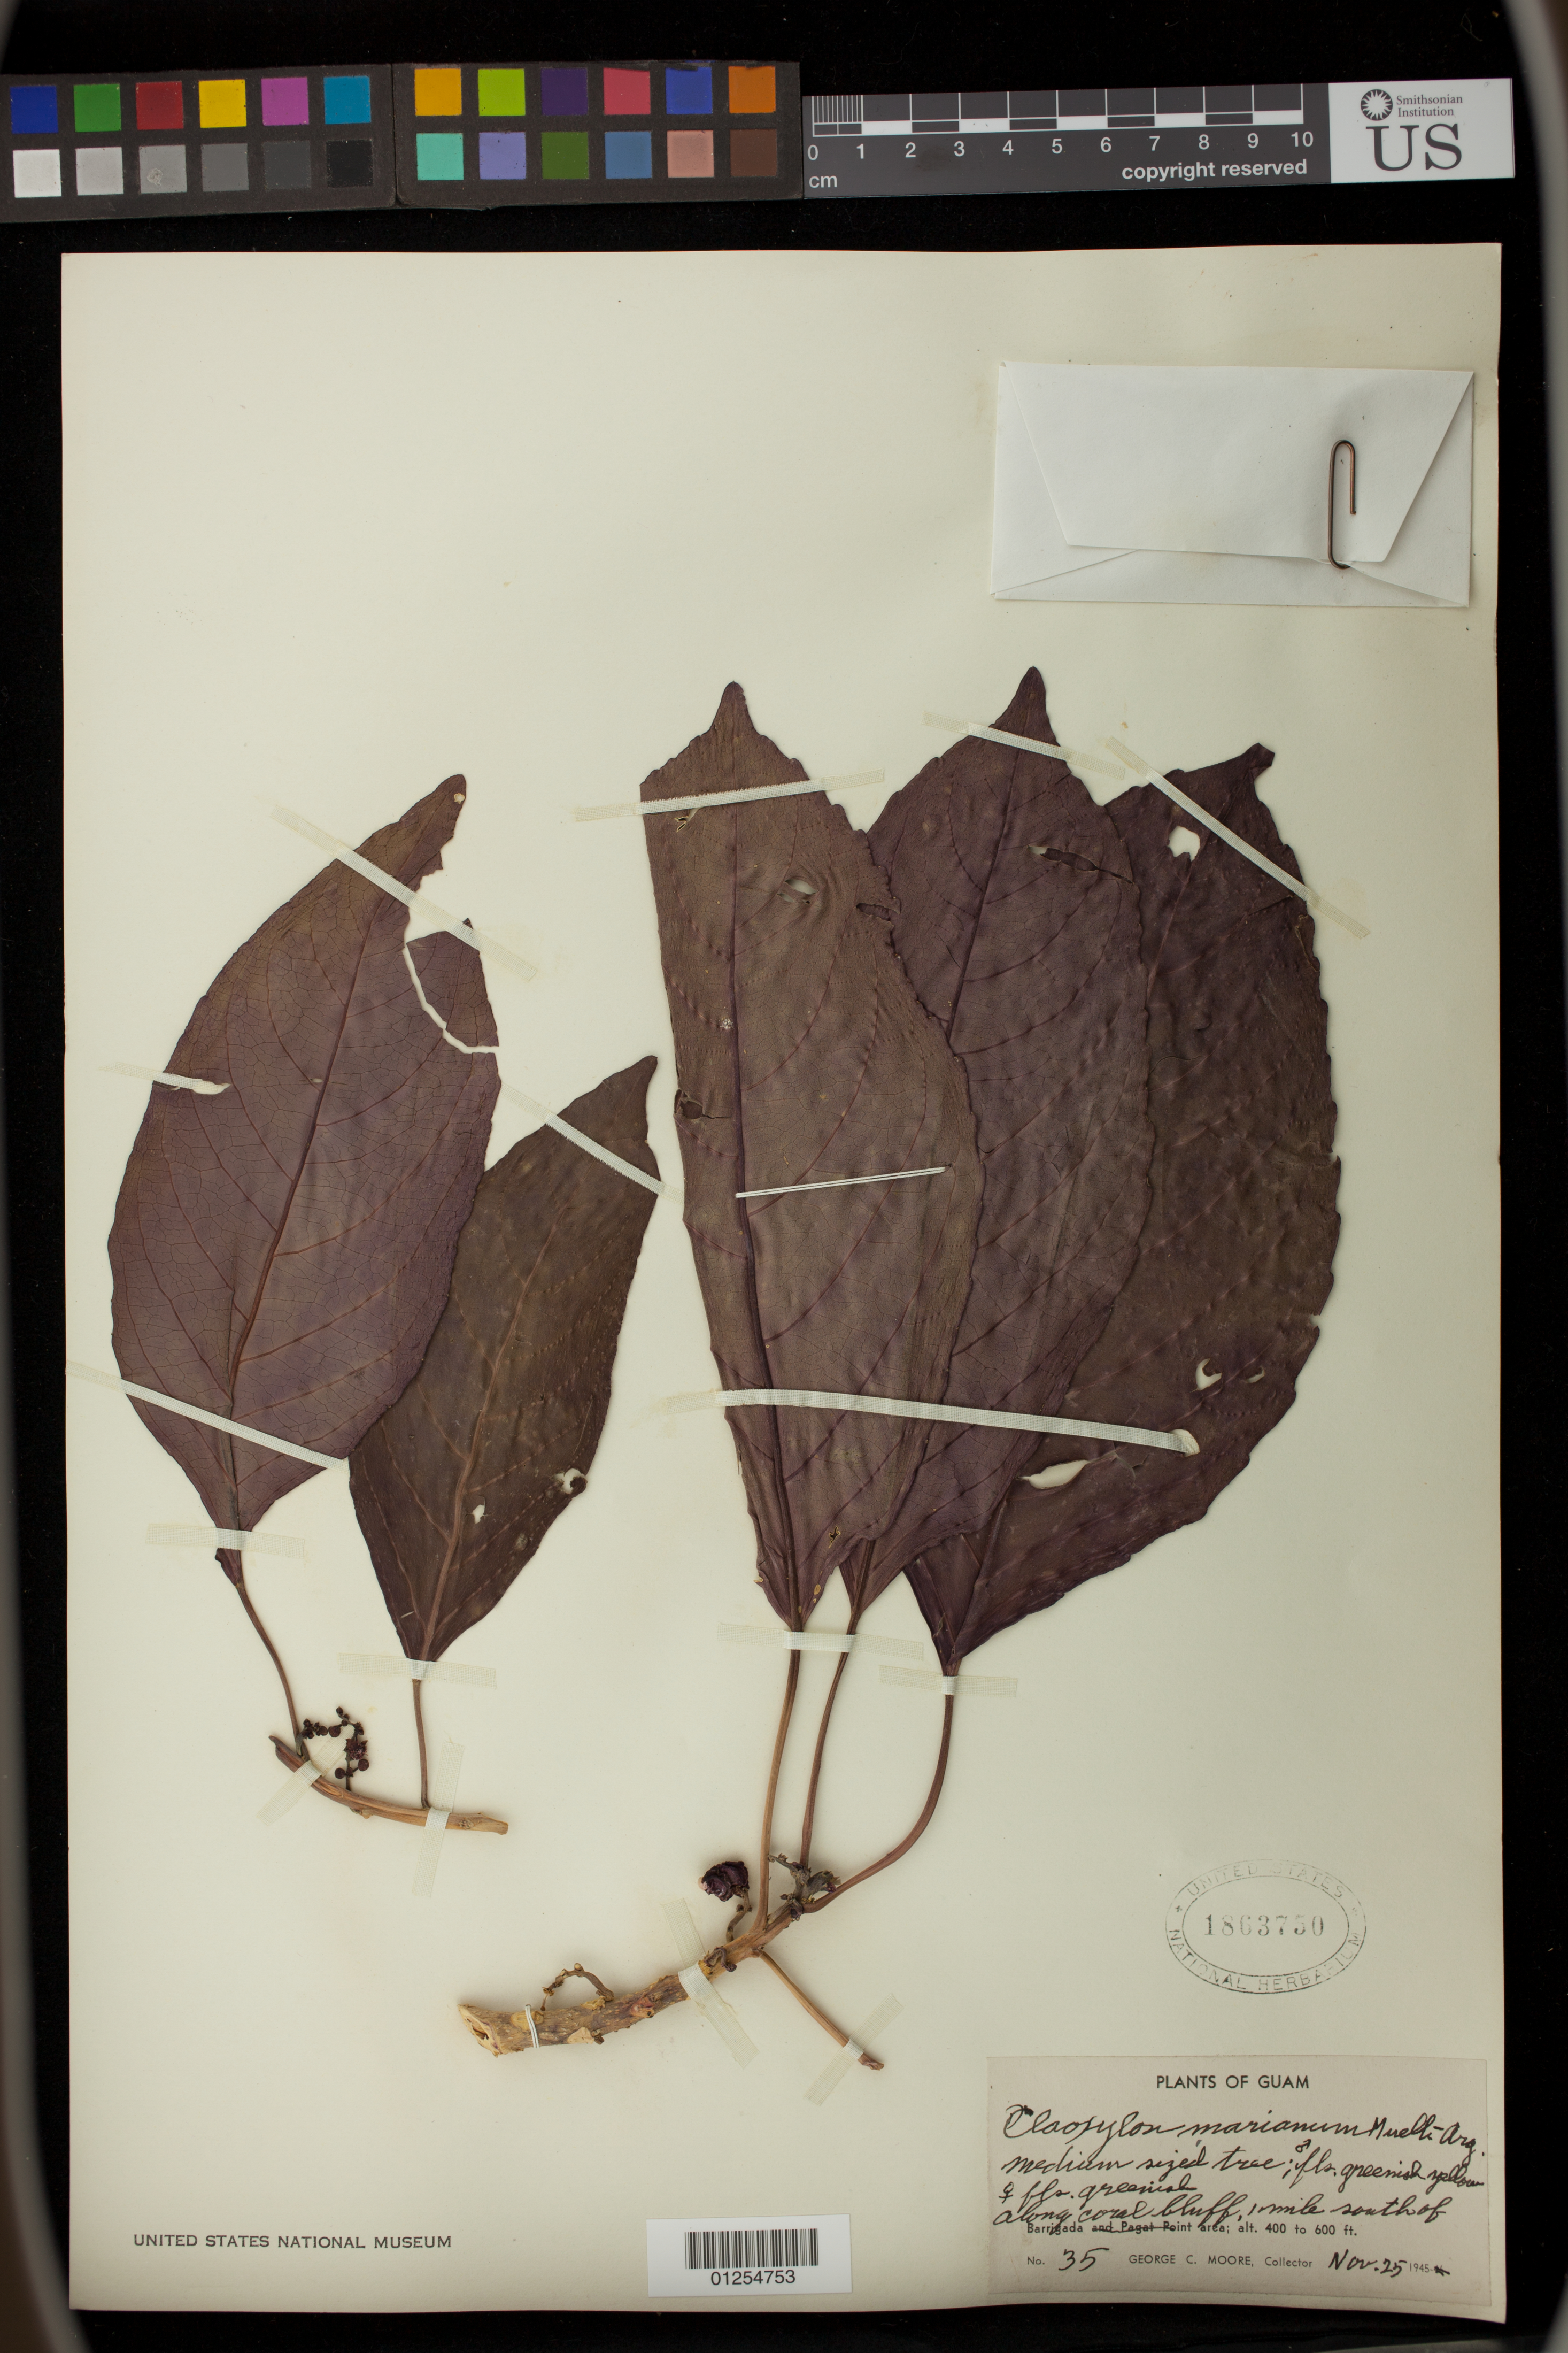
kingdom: Plantae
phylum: Tracheophyta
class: Magnoliopsida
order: Malpighiales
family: Euphorbiaceae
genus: Claoxylon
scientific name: Claoxylon marianum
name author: Müll. Arg.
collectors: G. C. Moore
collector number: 35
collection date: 1945-11-25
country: Guam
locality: Barrigada and Pagat Point area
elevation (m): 122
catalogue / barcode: US 1863750